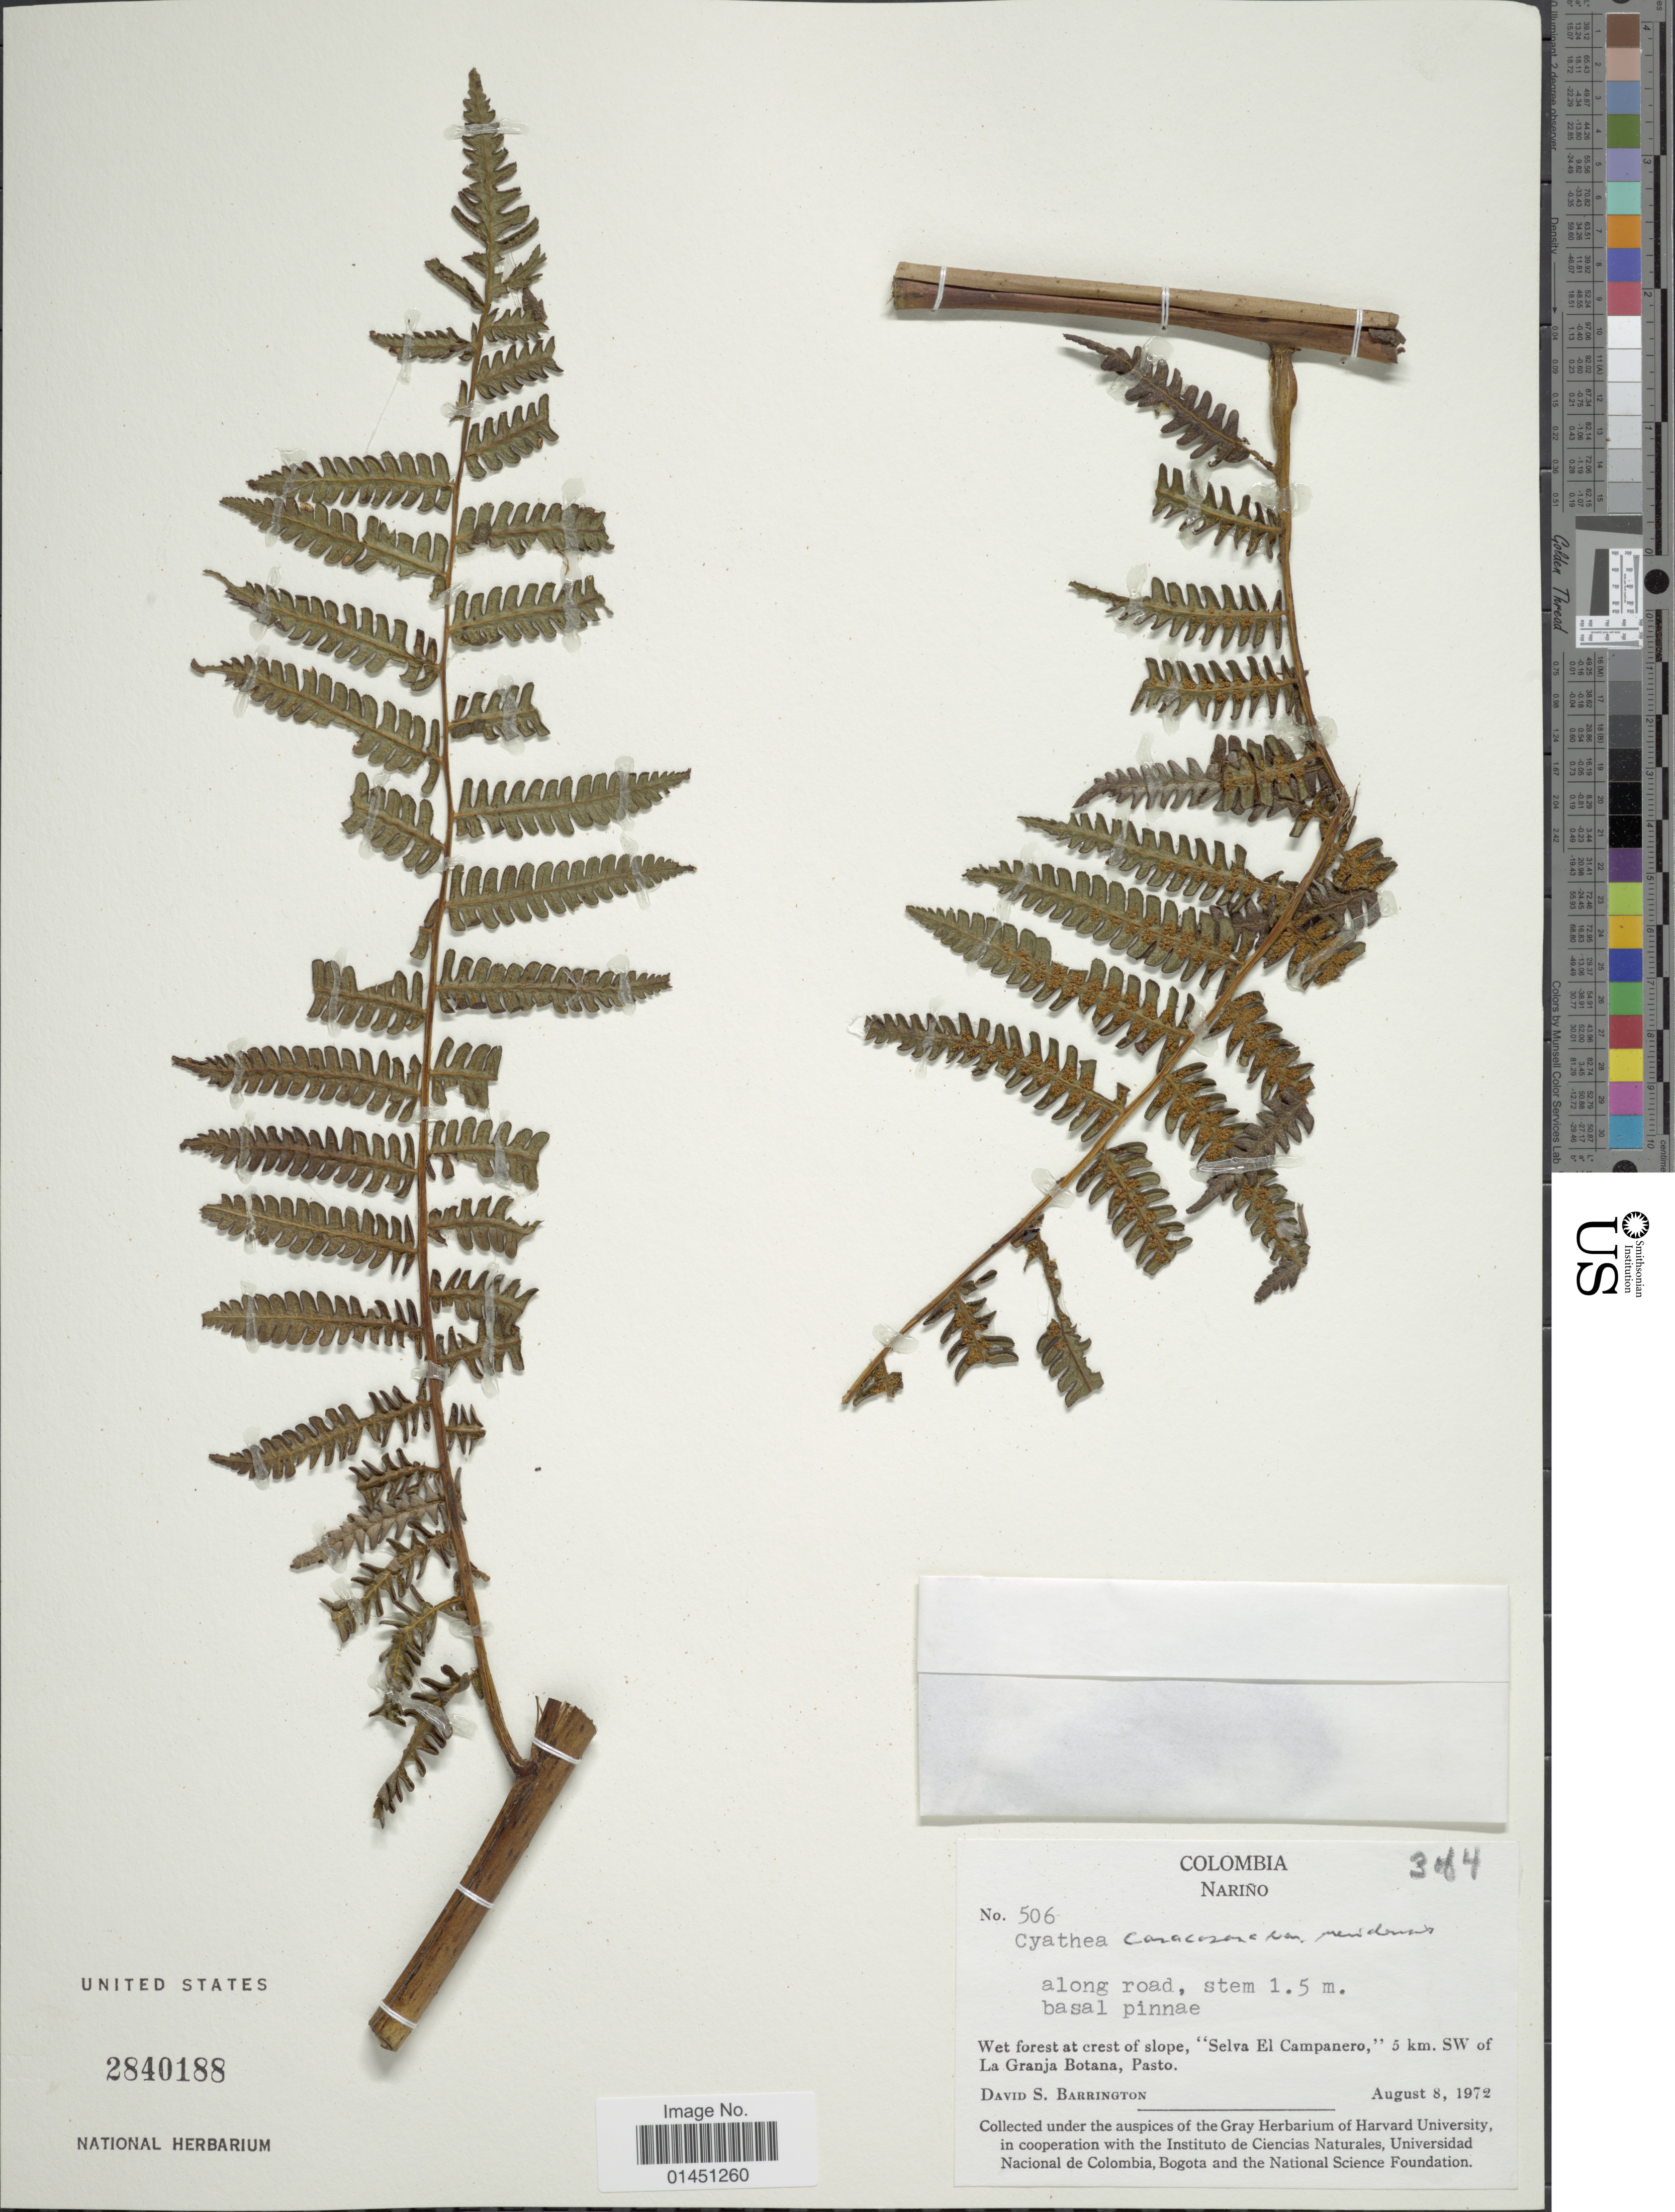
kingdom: Plantae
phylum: Tracheophyta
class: Polypodiopsida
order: Cyatheales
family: Cyatheaceae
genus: Cyathea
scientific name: Cyathea caracasana var. meridensis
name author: (H. Karst.) R.M. Tryon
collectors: D. S. Barrington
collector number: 506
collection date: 1972-08-08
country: Colombia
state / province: Nariño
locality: Wet forest at crest of slope, "Selva El Campanero", 5 km. SW of La Granja Botana, Pasto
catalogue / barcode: US 2840188